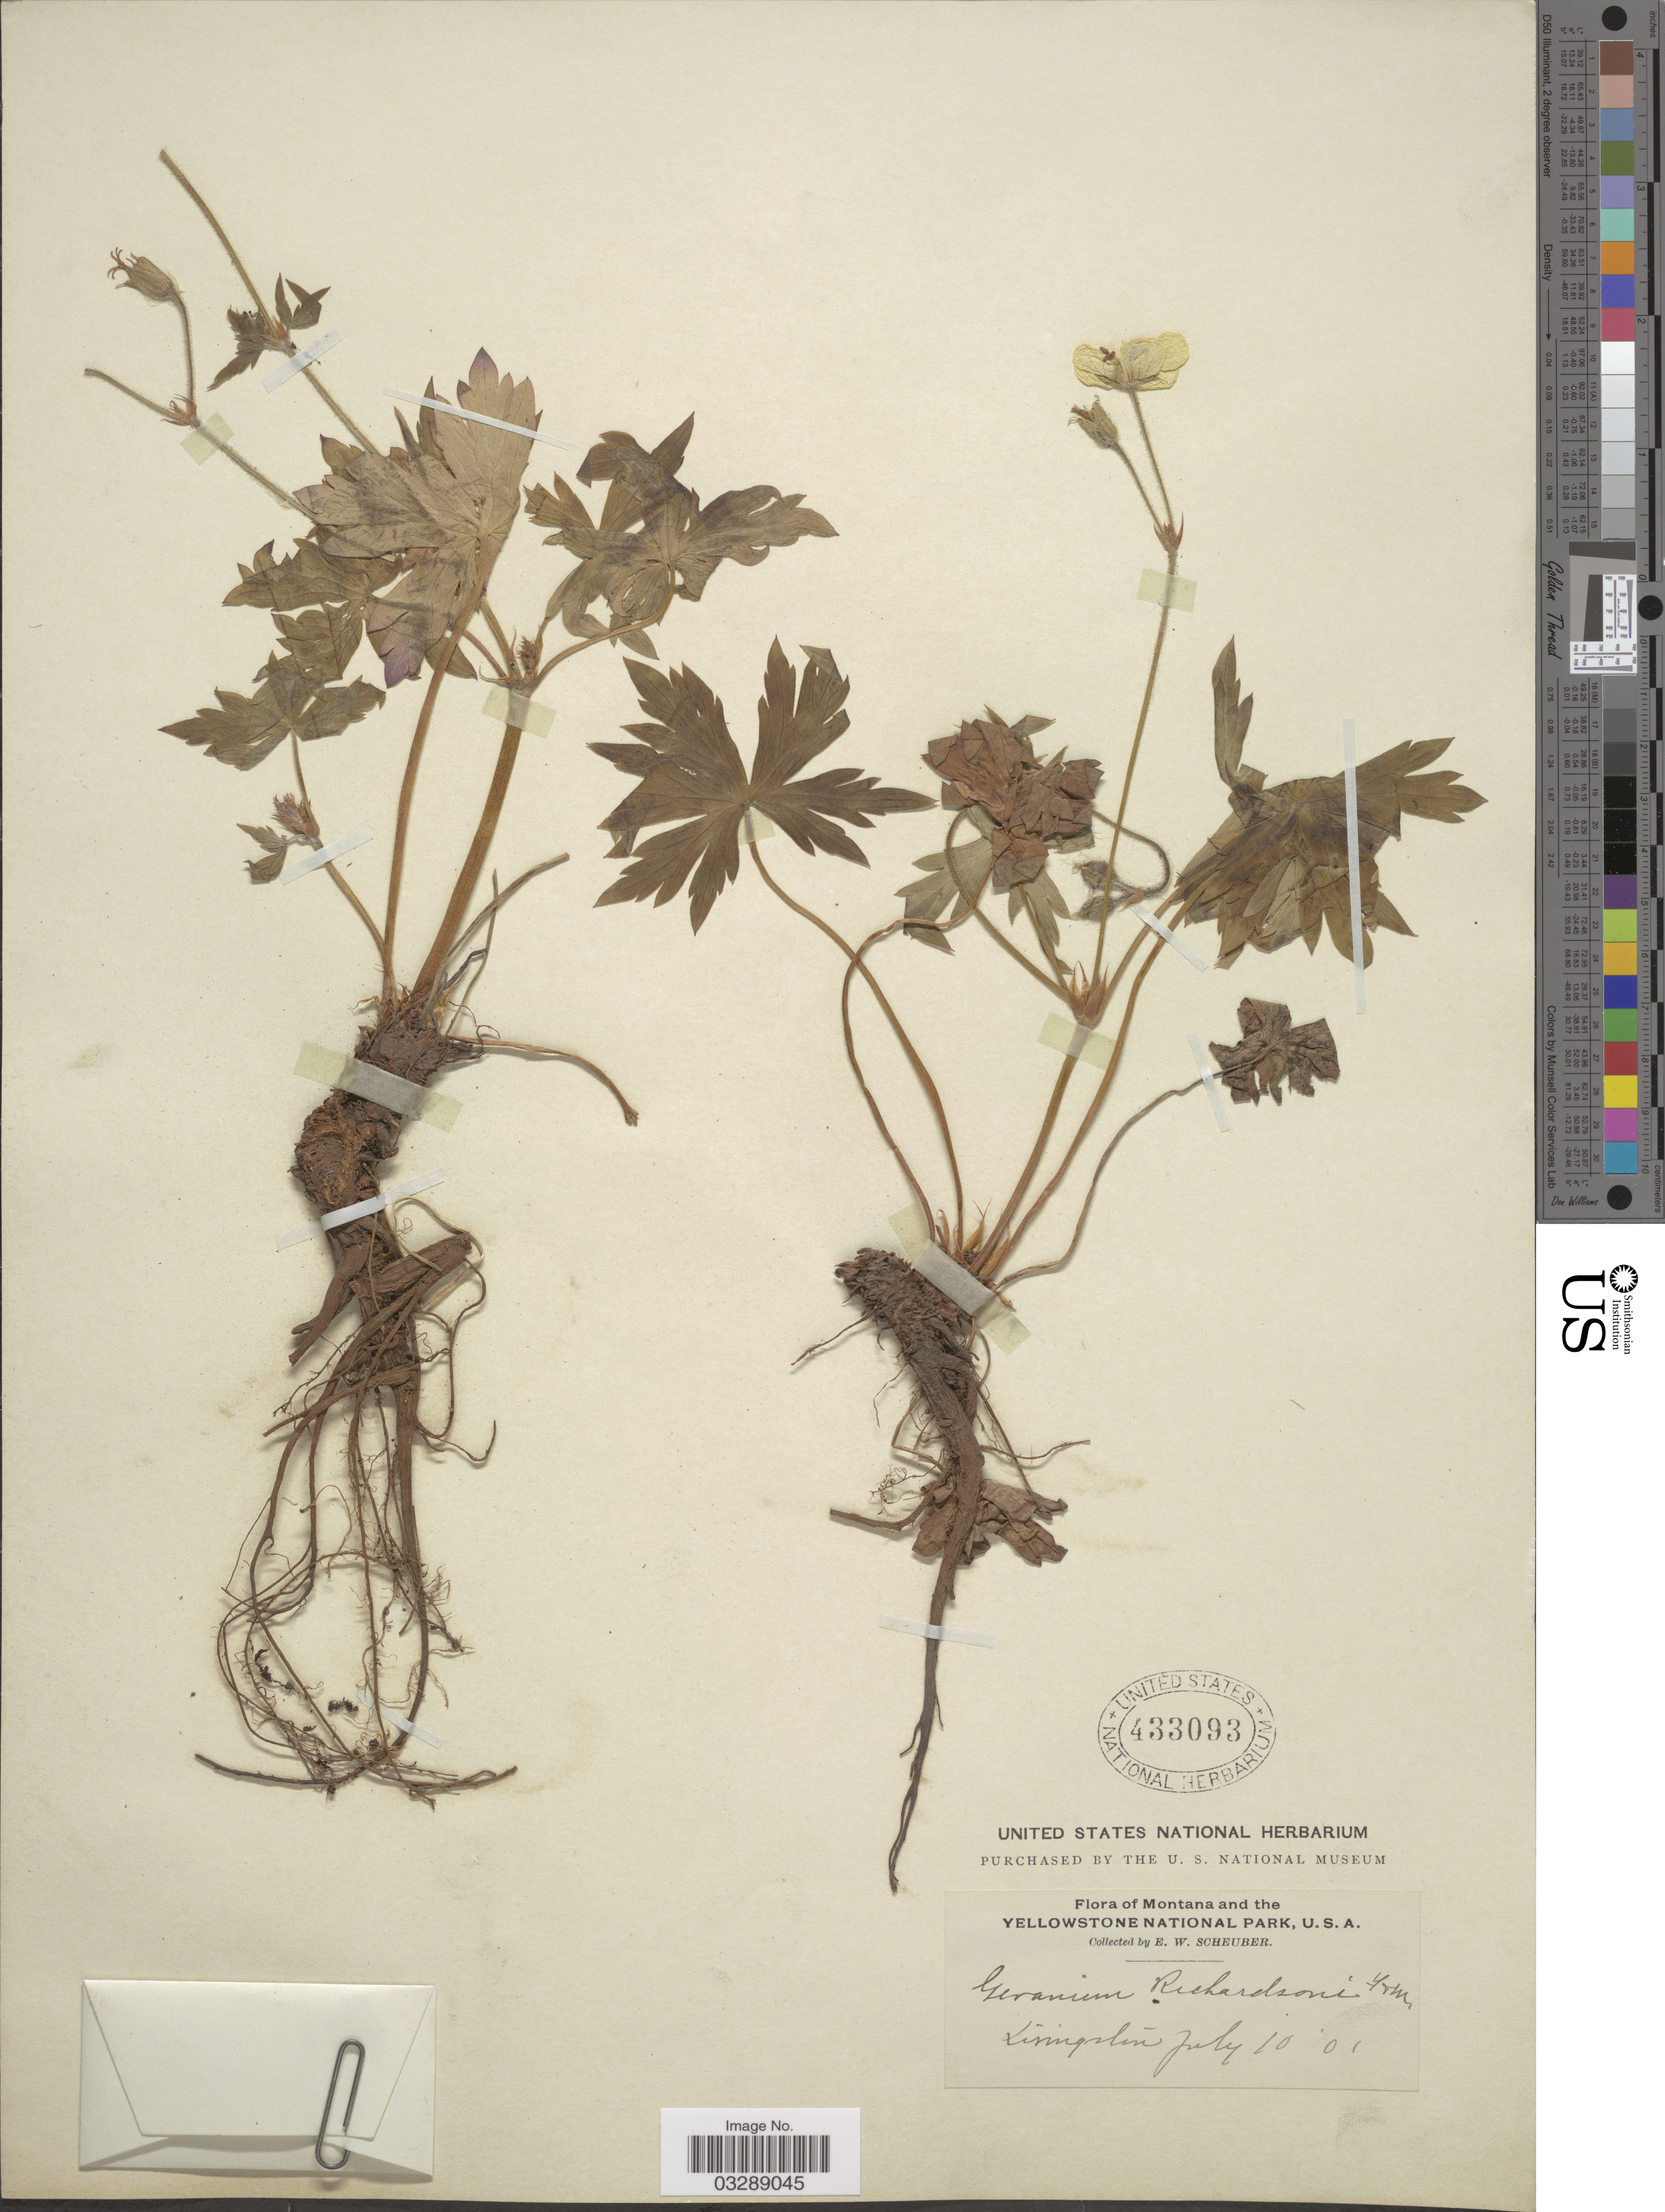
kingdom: Plantae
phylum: Tracheophyta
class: Magnoliopsida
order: Geraniales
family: Geraniaceae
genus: Geranium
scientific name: Geranium richardsonii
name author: Fisch. & Trautv.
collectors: E. Scheuber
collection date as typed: Transcribed d/m/y: 10/7/1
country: United States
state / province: Montana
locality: Yellowstone National Park, U.S.A. Livingston.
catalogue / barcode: US 433093